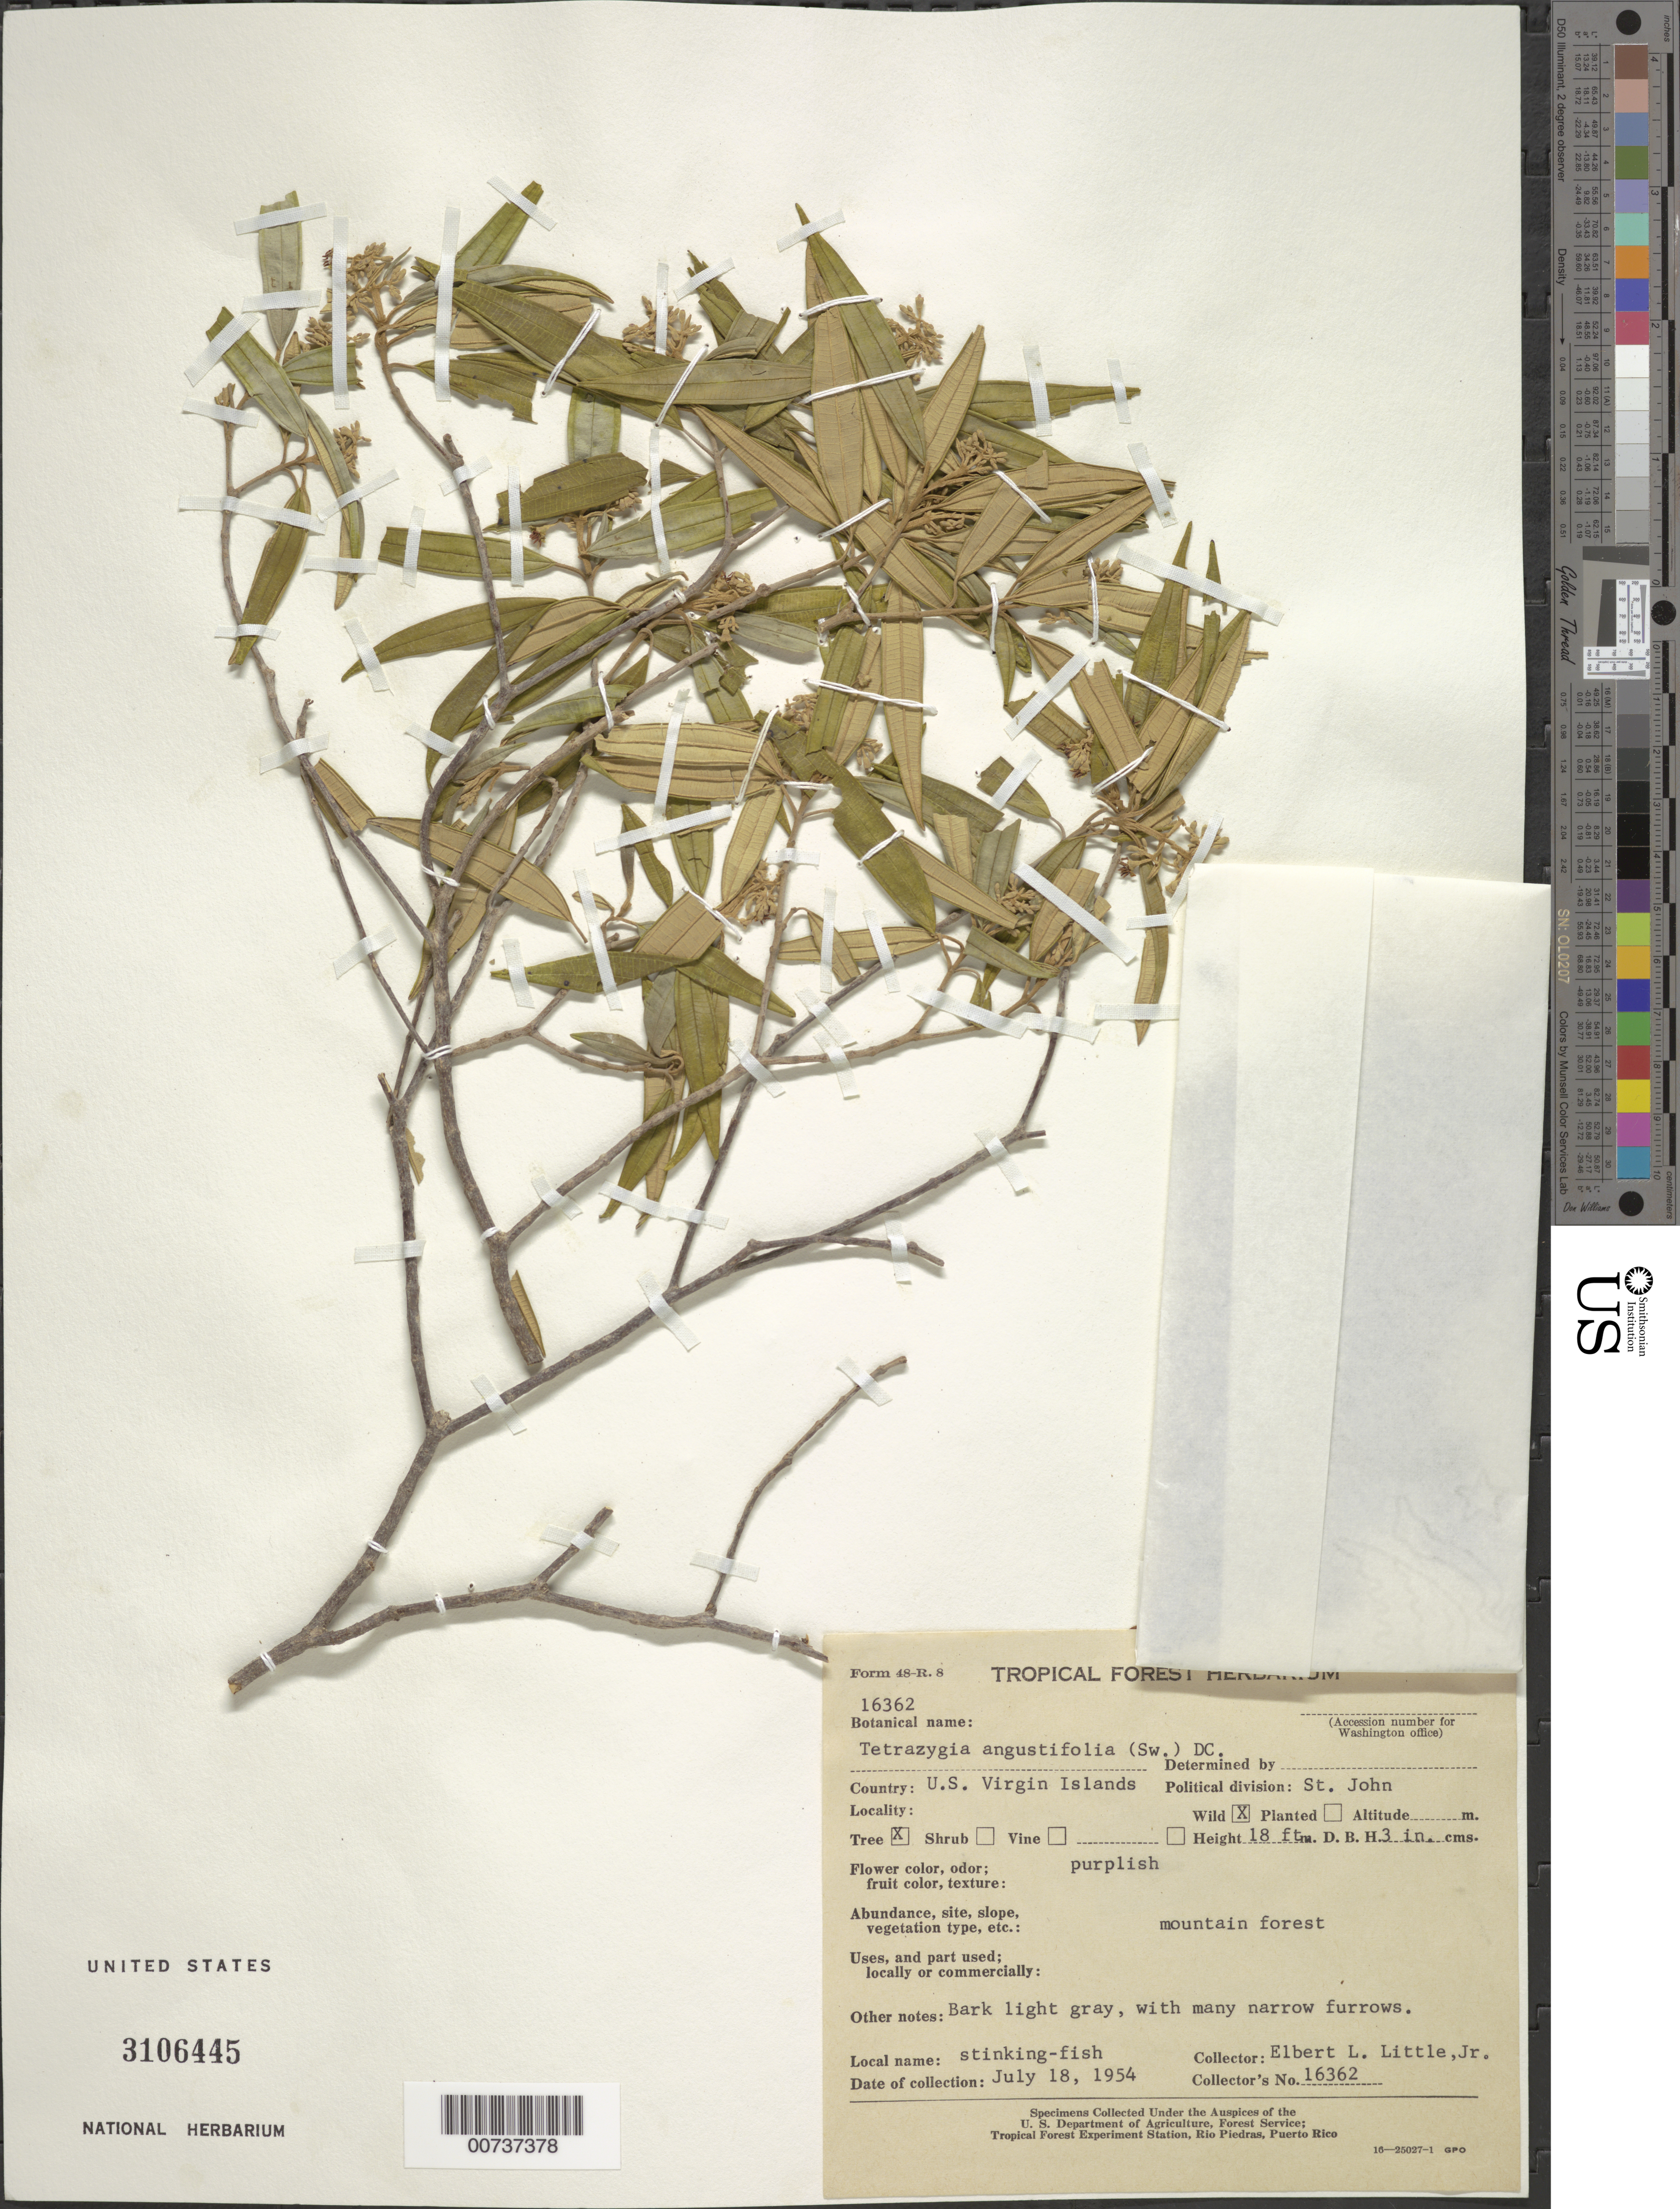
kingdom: Plantae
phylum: Tracheophyta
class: Magnoliopsida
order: Myrtales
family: Melastomataceae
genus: Tetrazygia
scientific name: Tetrazygia angustifolia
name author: (Sw.) DC.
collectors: E. L. Little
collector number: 16362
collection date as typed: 18 Jul 1954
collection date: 1954-07-18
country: U.S. Virgin Islands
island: St. John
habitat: Mountain forest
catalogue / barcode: US 3106445